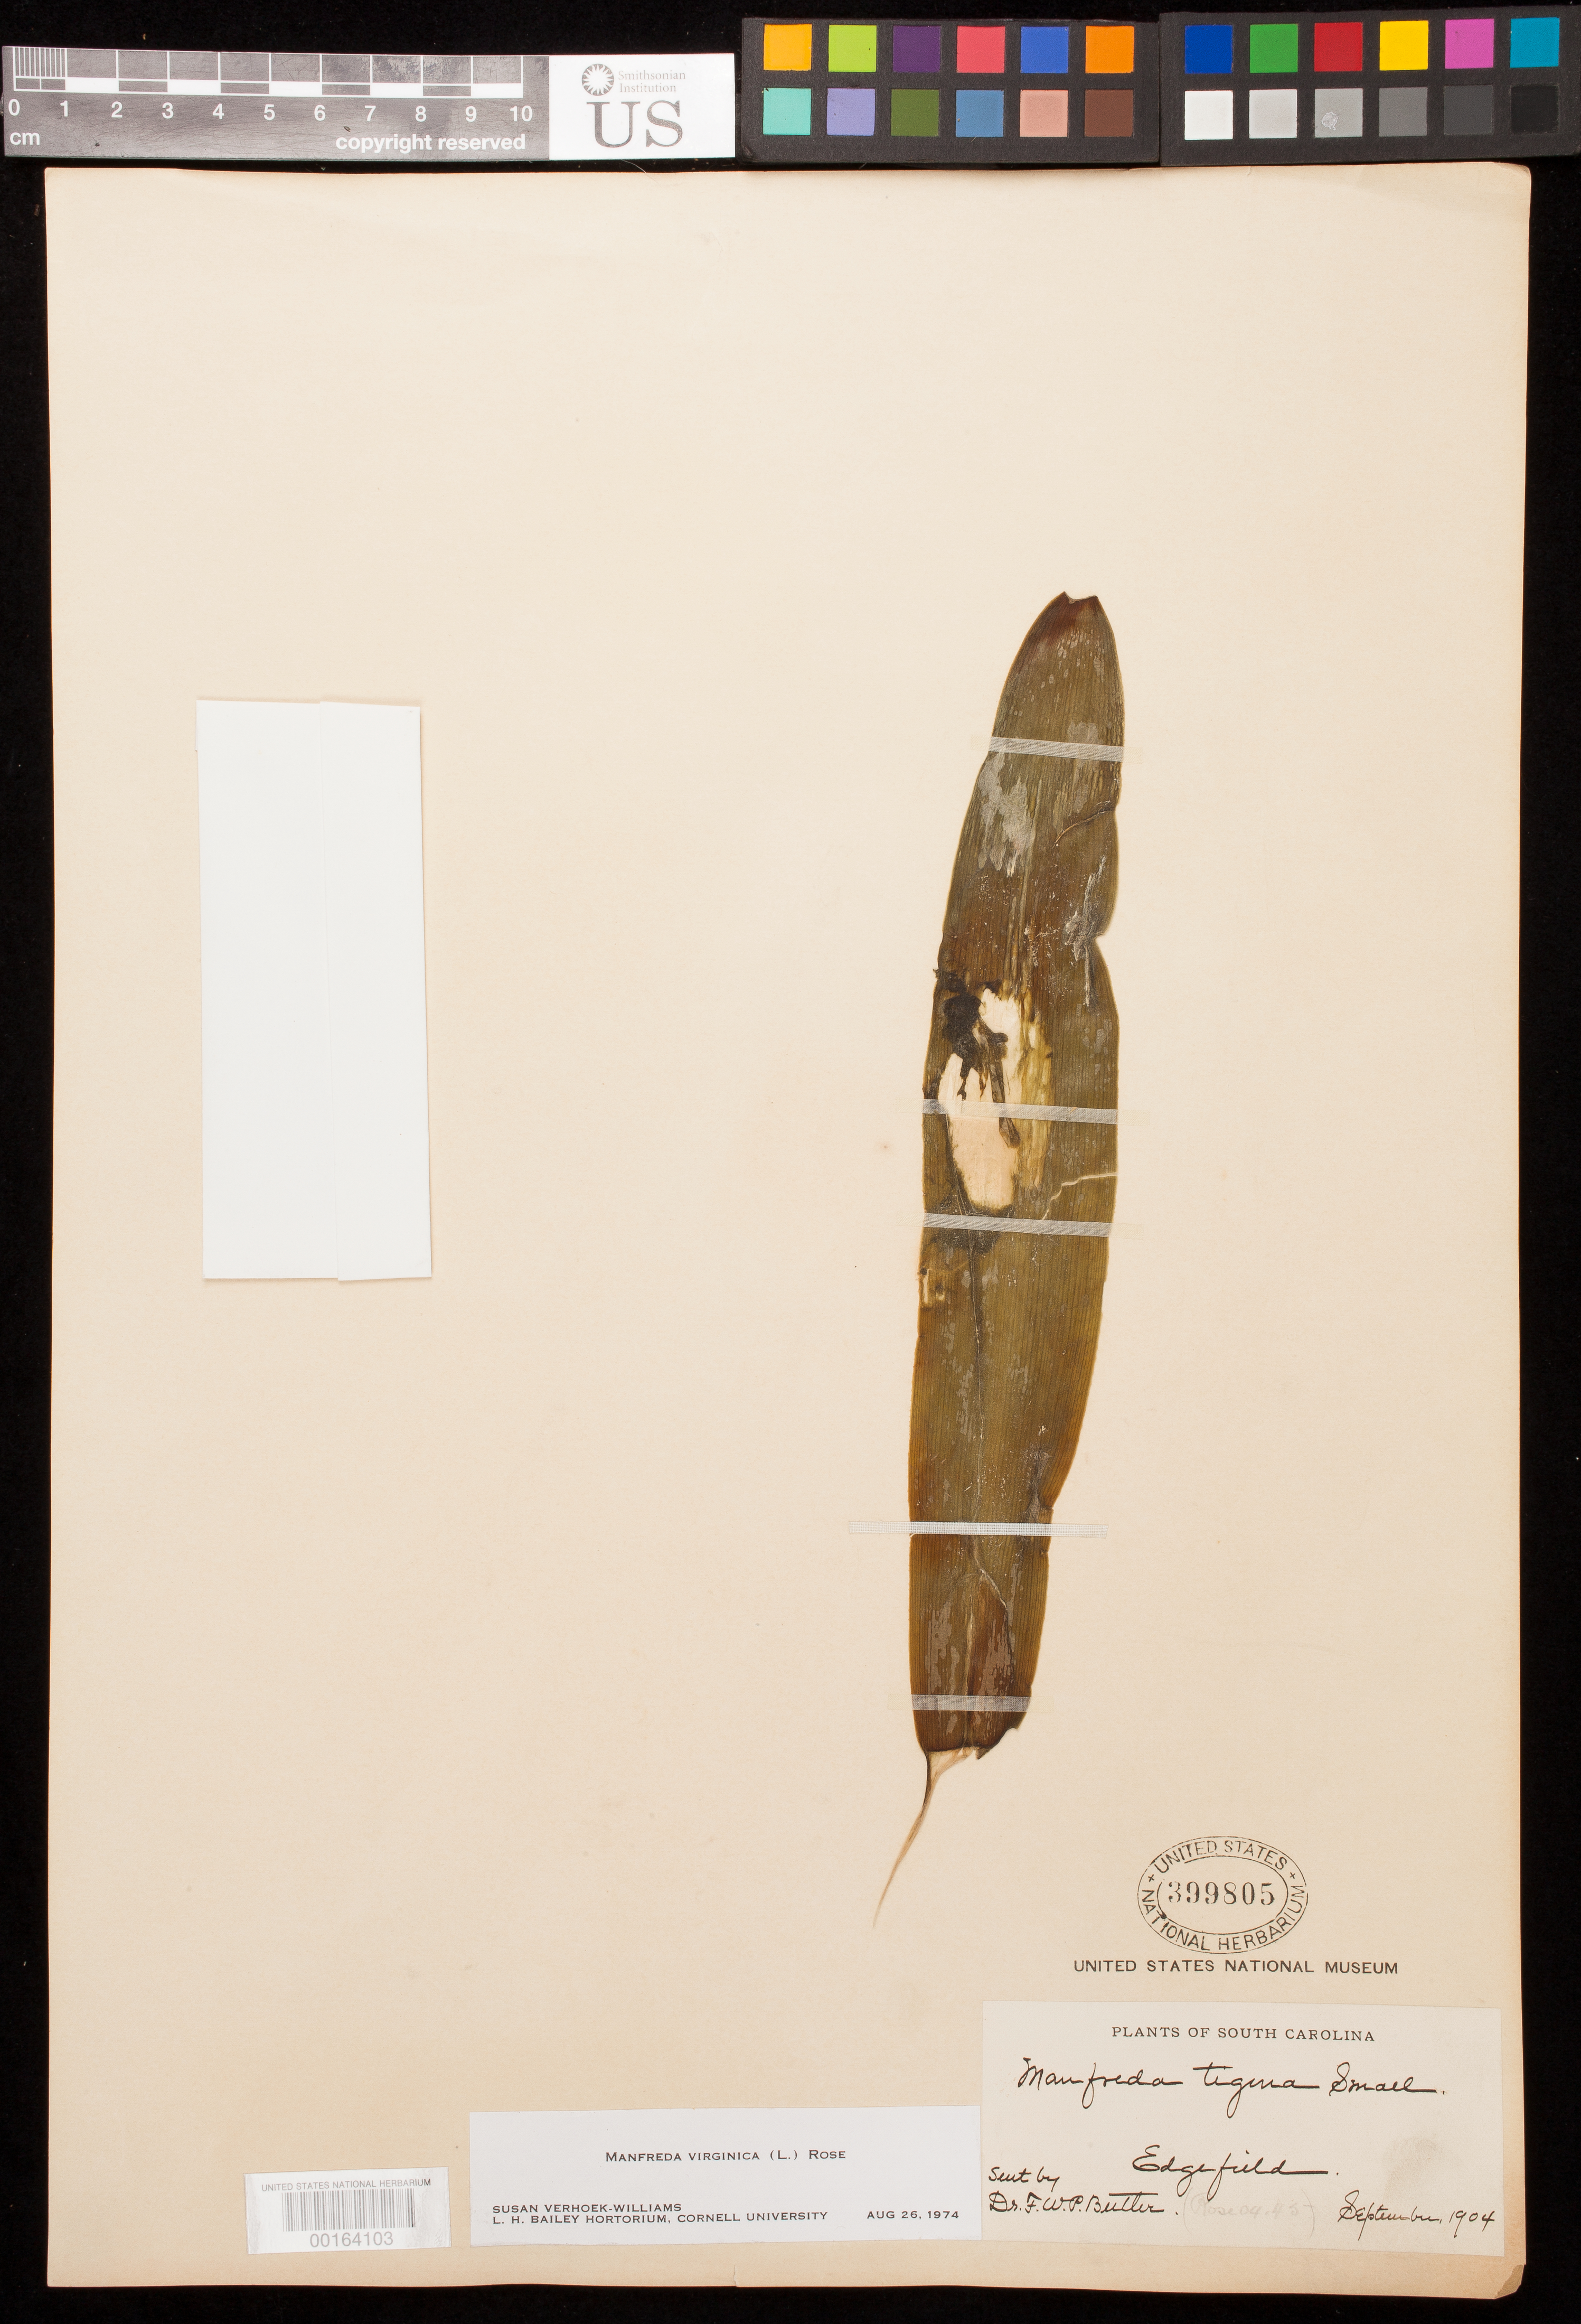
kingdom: Plantae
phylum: Tracheophyta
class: Liliopsida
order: Asparagales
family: Asparagaceae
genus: Manfreda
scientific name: Manfreda virginica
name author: (L.) Salisb. ex Rose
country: United States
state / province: South Carolina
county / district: Edgefield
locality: Edgefield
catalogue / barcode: US 399805